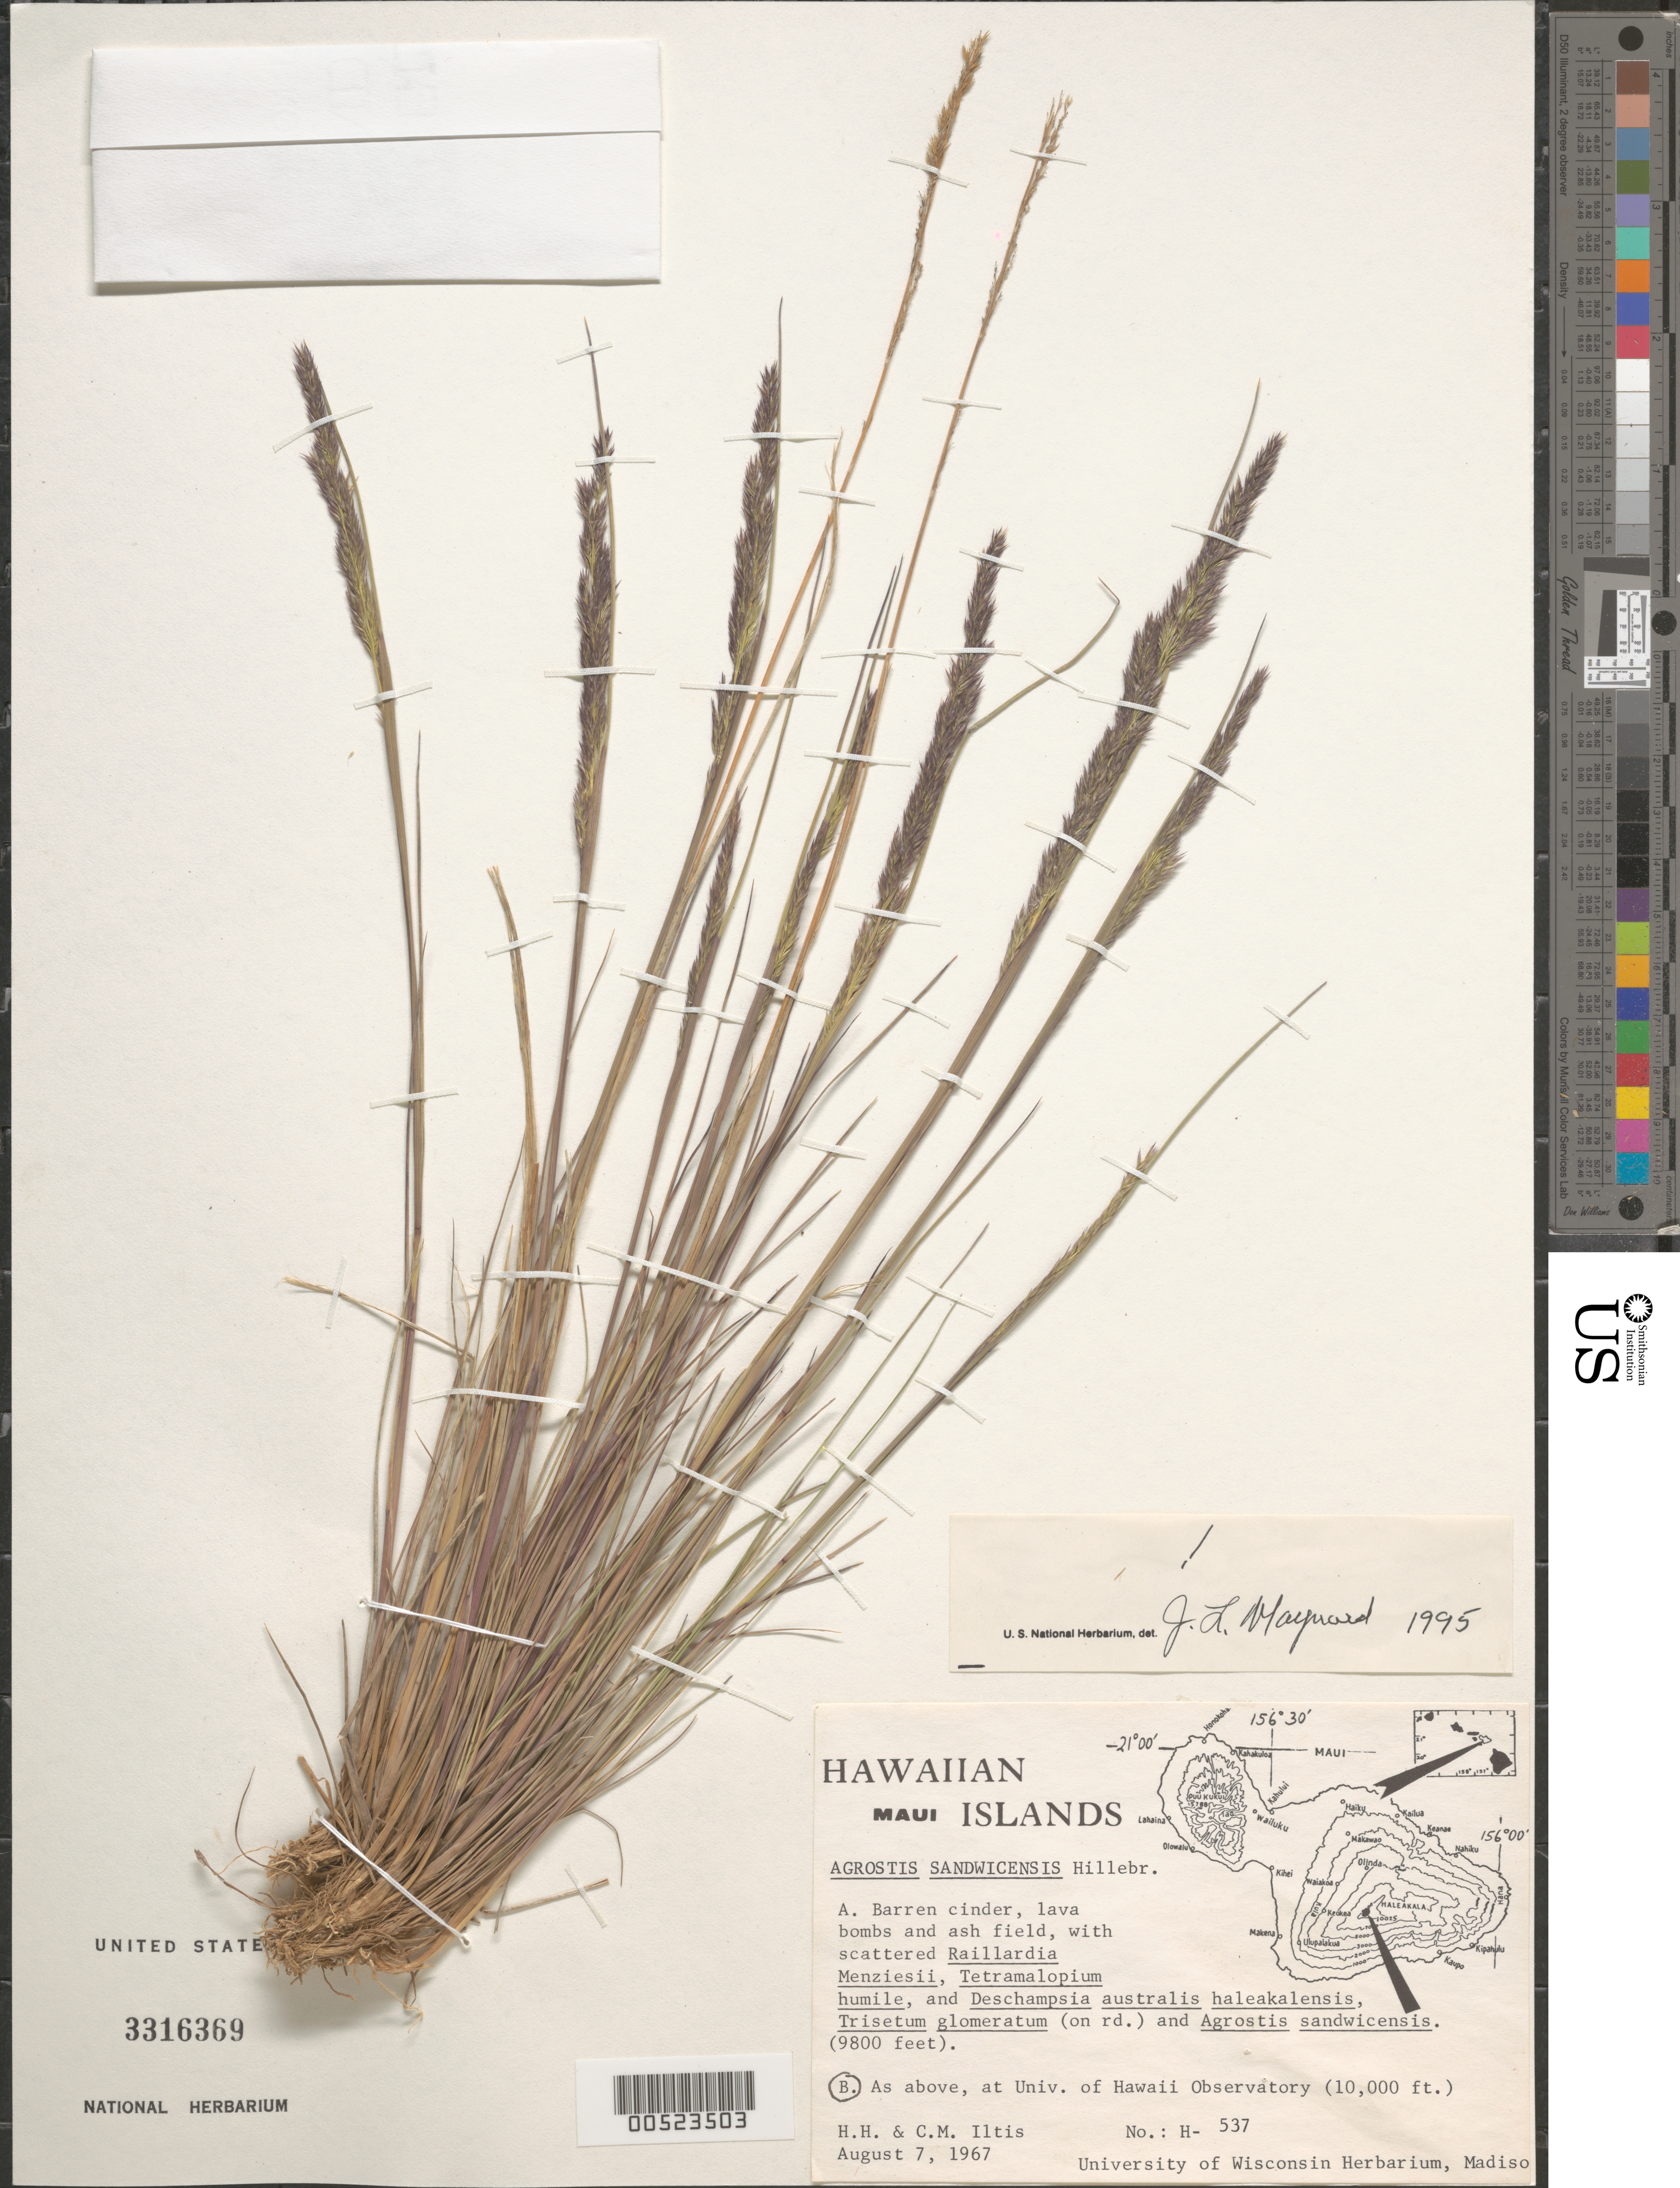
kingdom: Plantae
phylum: Tracheophyta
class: Liliopsida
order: Poales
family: Poaceae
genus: Agrostis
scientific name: Agrostis sandwicensis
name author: Hillebr.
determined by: Maynard, J. L.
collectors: H. H. Iltis & C. M Iltis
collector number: H-537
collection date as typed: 7 Aug 1967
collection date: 1967-08-07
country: United States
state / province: Hawaii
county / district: Maui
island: Maui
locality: At University of Hawaii Observatory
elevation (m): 3048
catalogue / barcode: US 3316369